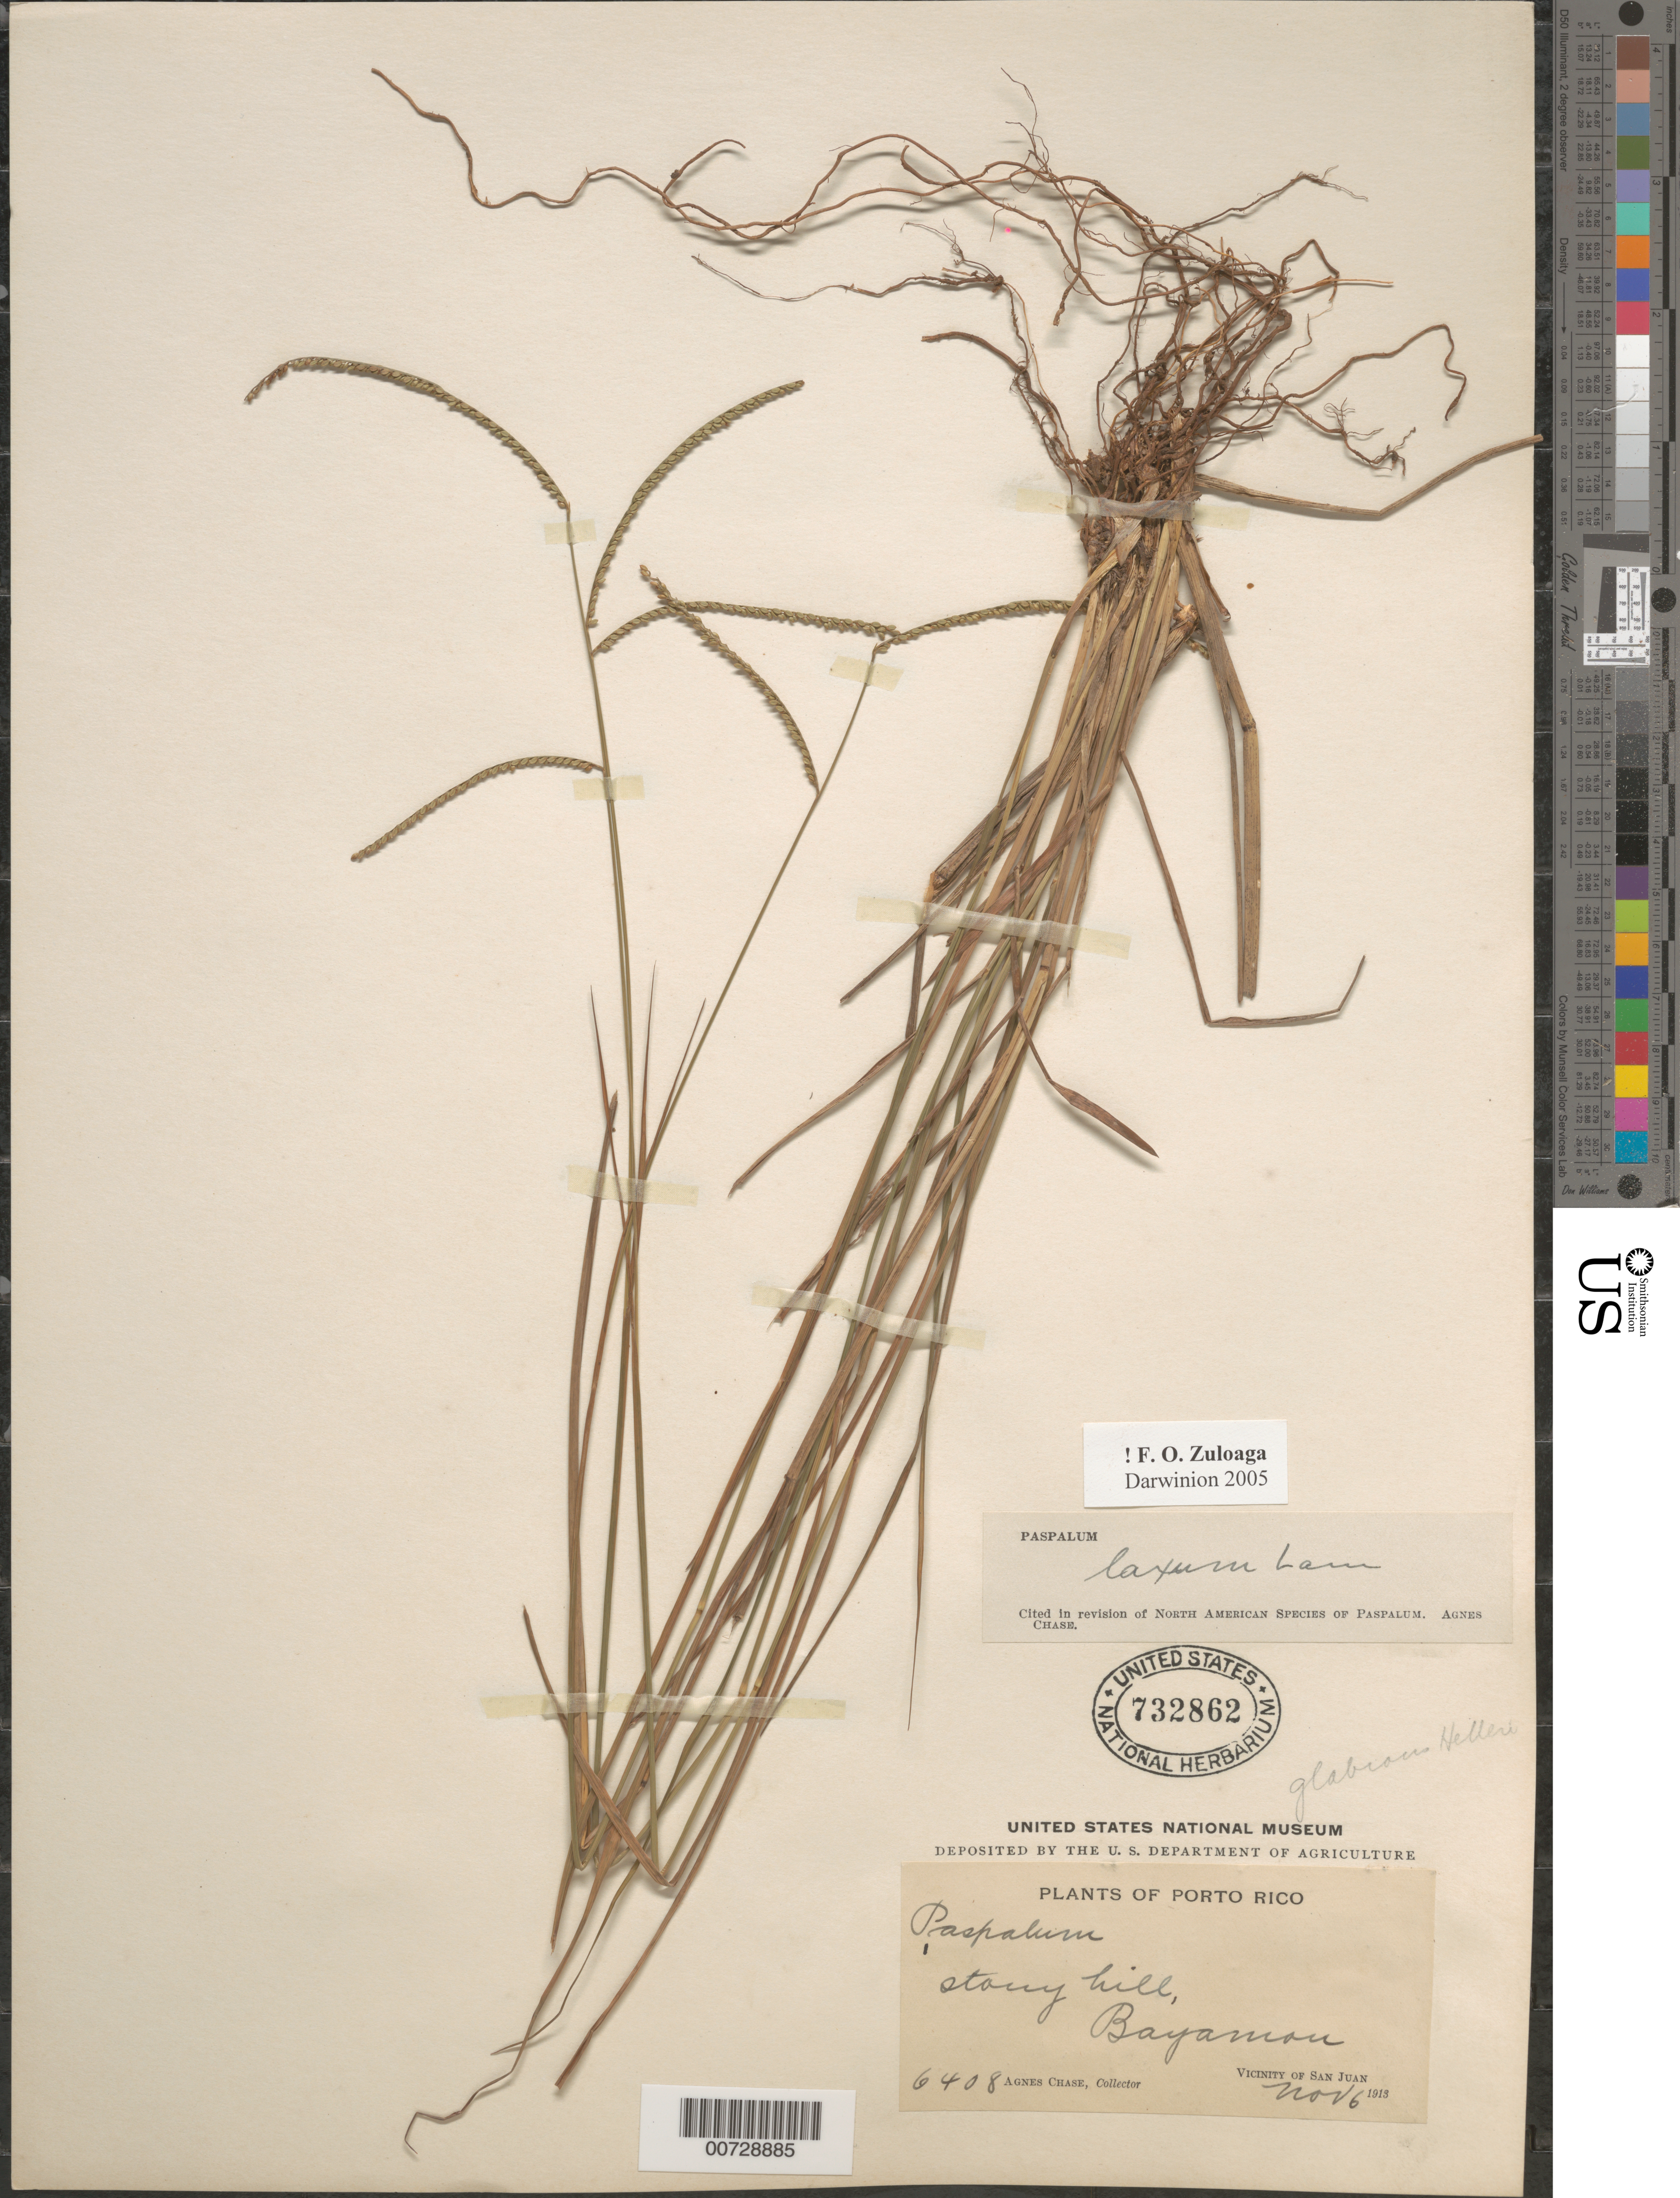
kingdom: Plantae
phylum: Tracheophyta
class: Liliopsida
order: Poales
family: Poaceae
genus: Paspalum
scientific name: Paspalum laxum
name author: Lam.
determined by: Chase, [M.] Agnes, (US)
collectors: A. Chase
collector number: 6408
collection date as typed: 06 Nov 1913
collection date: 1913-11-06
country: Puerto Rico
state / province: Bayamón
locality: San Juan, vic of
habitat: Stony hill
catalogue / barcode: US 732862